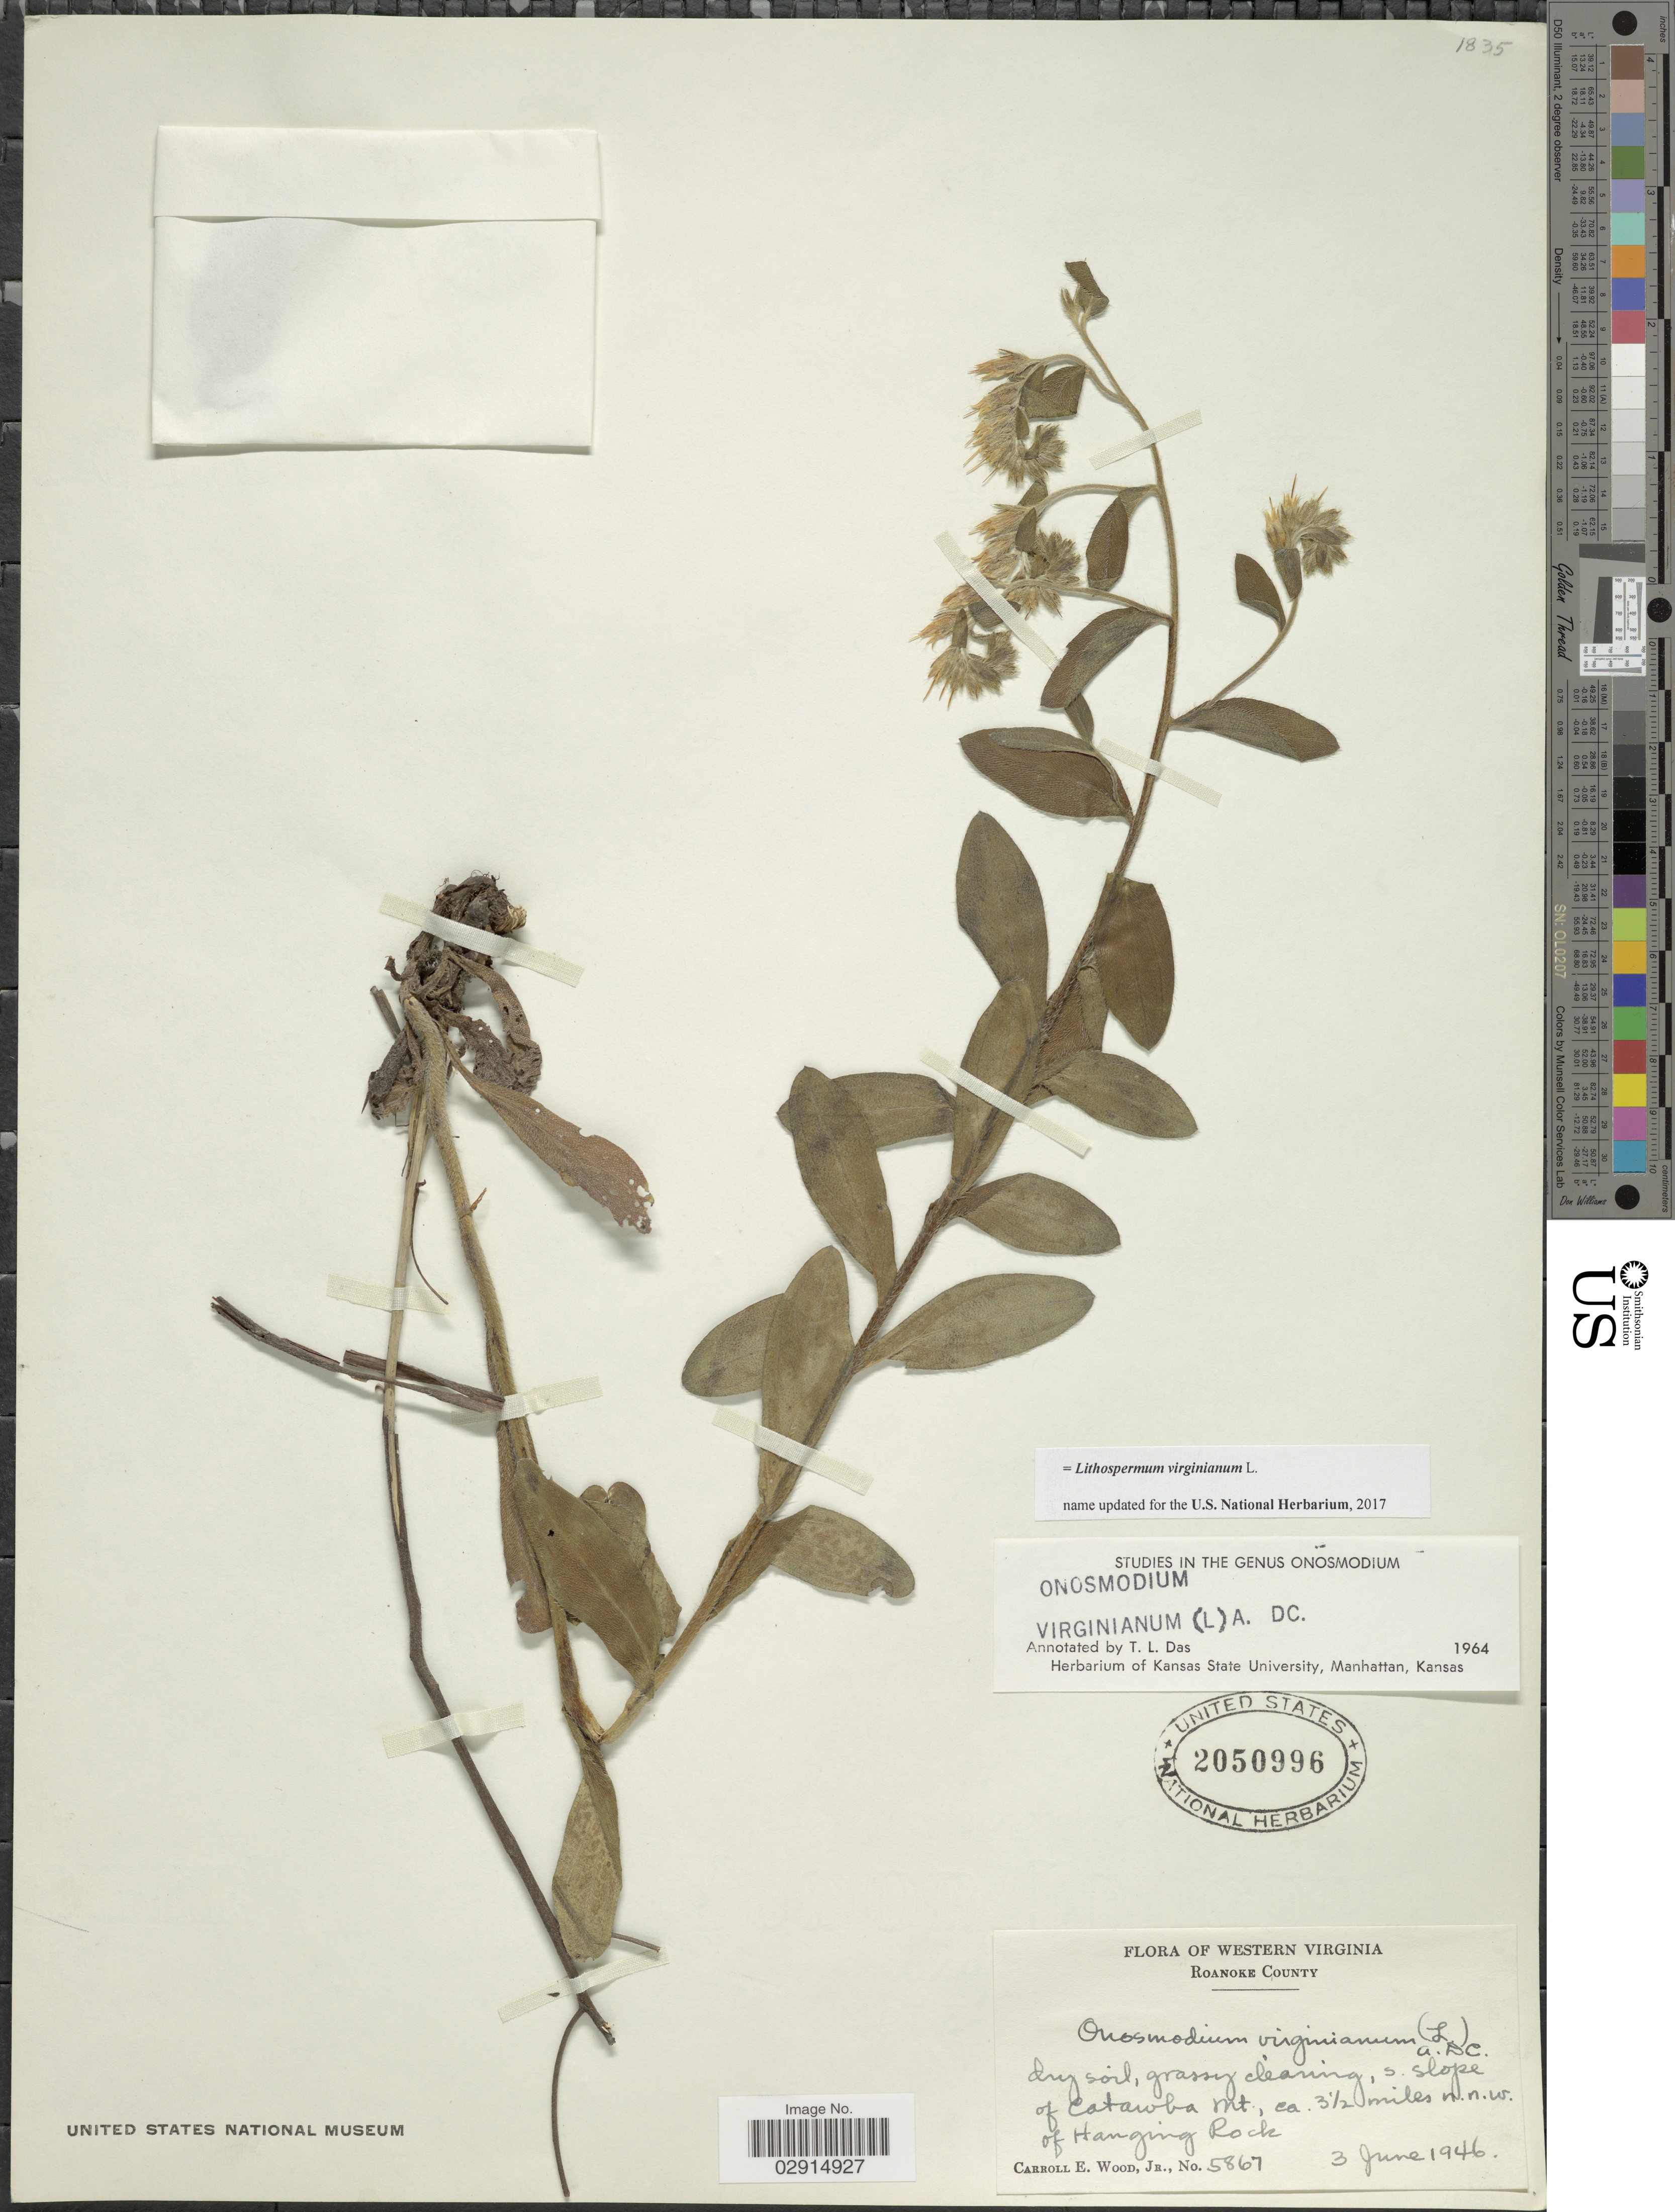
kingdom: Plantae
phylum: Tracheophyta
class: Magnoliopsida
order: Boraginales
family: Boraginaceae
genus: Lithospermum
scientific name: Lithospermum virginianum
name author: L.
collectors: C. Wood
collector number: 5867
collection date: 1946-06-03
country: United States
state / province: Virginia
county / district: Roanoke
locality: Dry soil, grassy cleaning, s. slope of Catawba Mt., ca. 3 1/2 miles n.n.w. of Hanging Rock. Roanoke County. Western Virginia.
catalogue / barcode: US 2050996